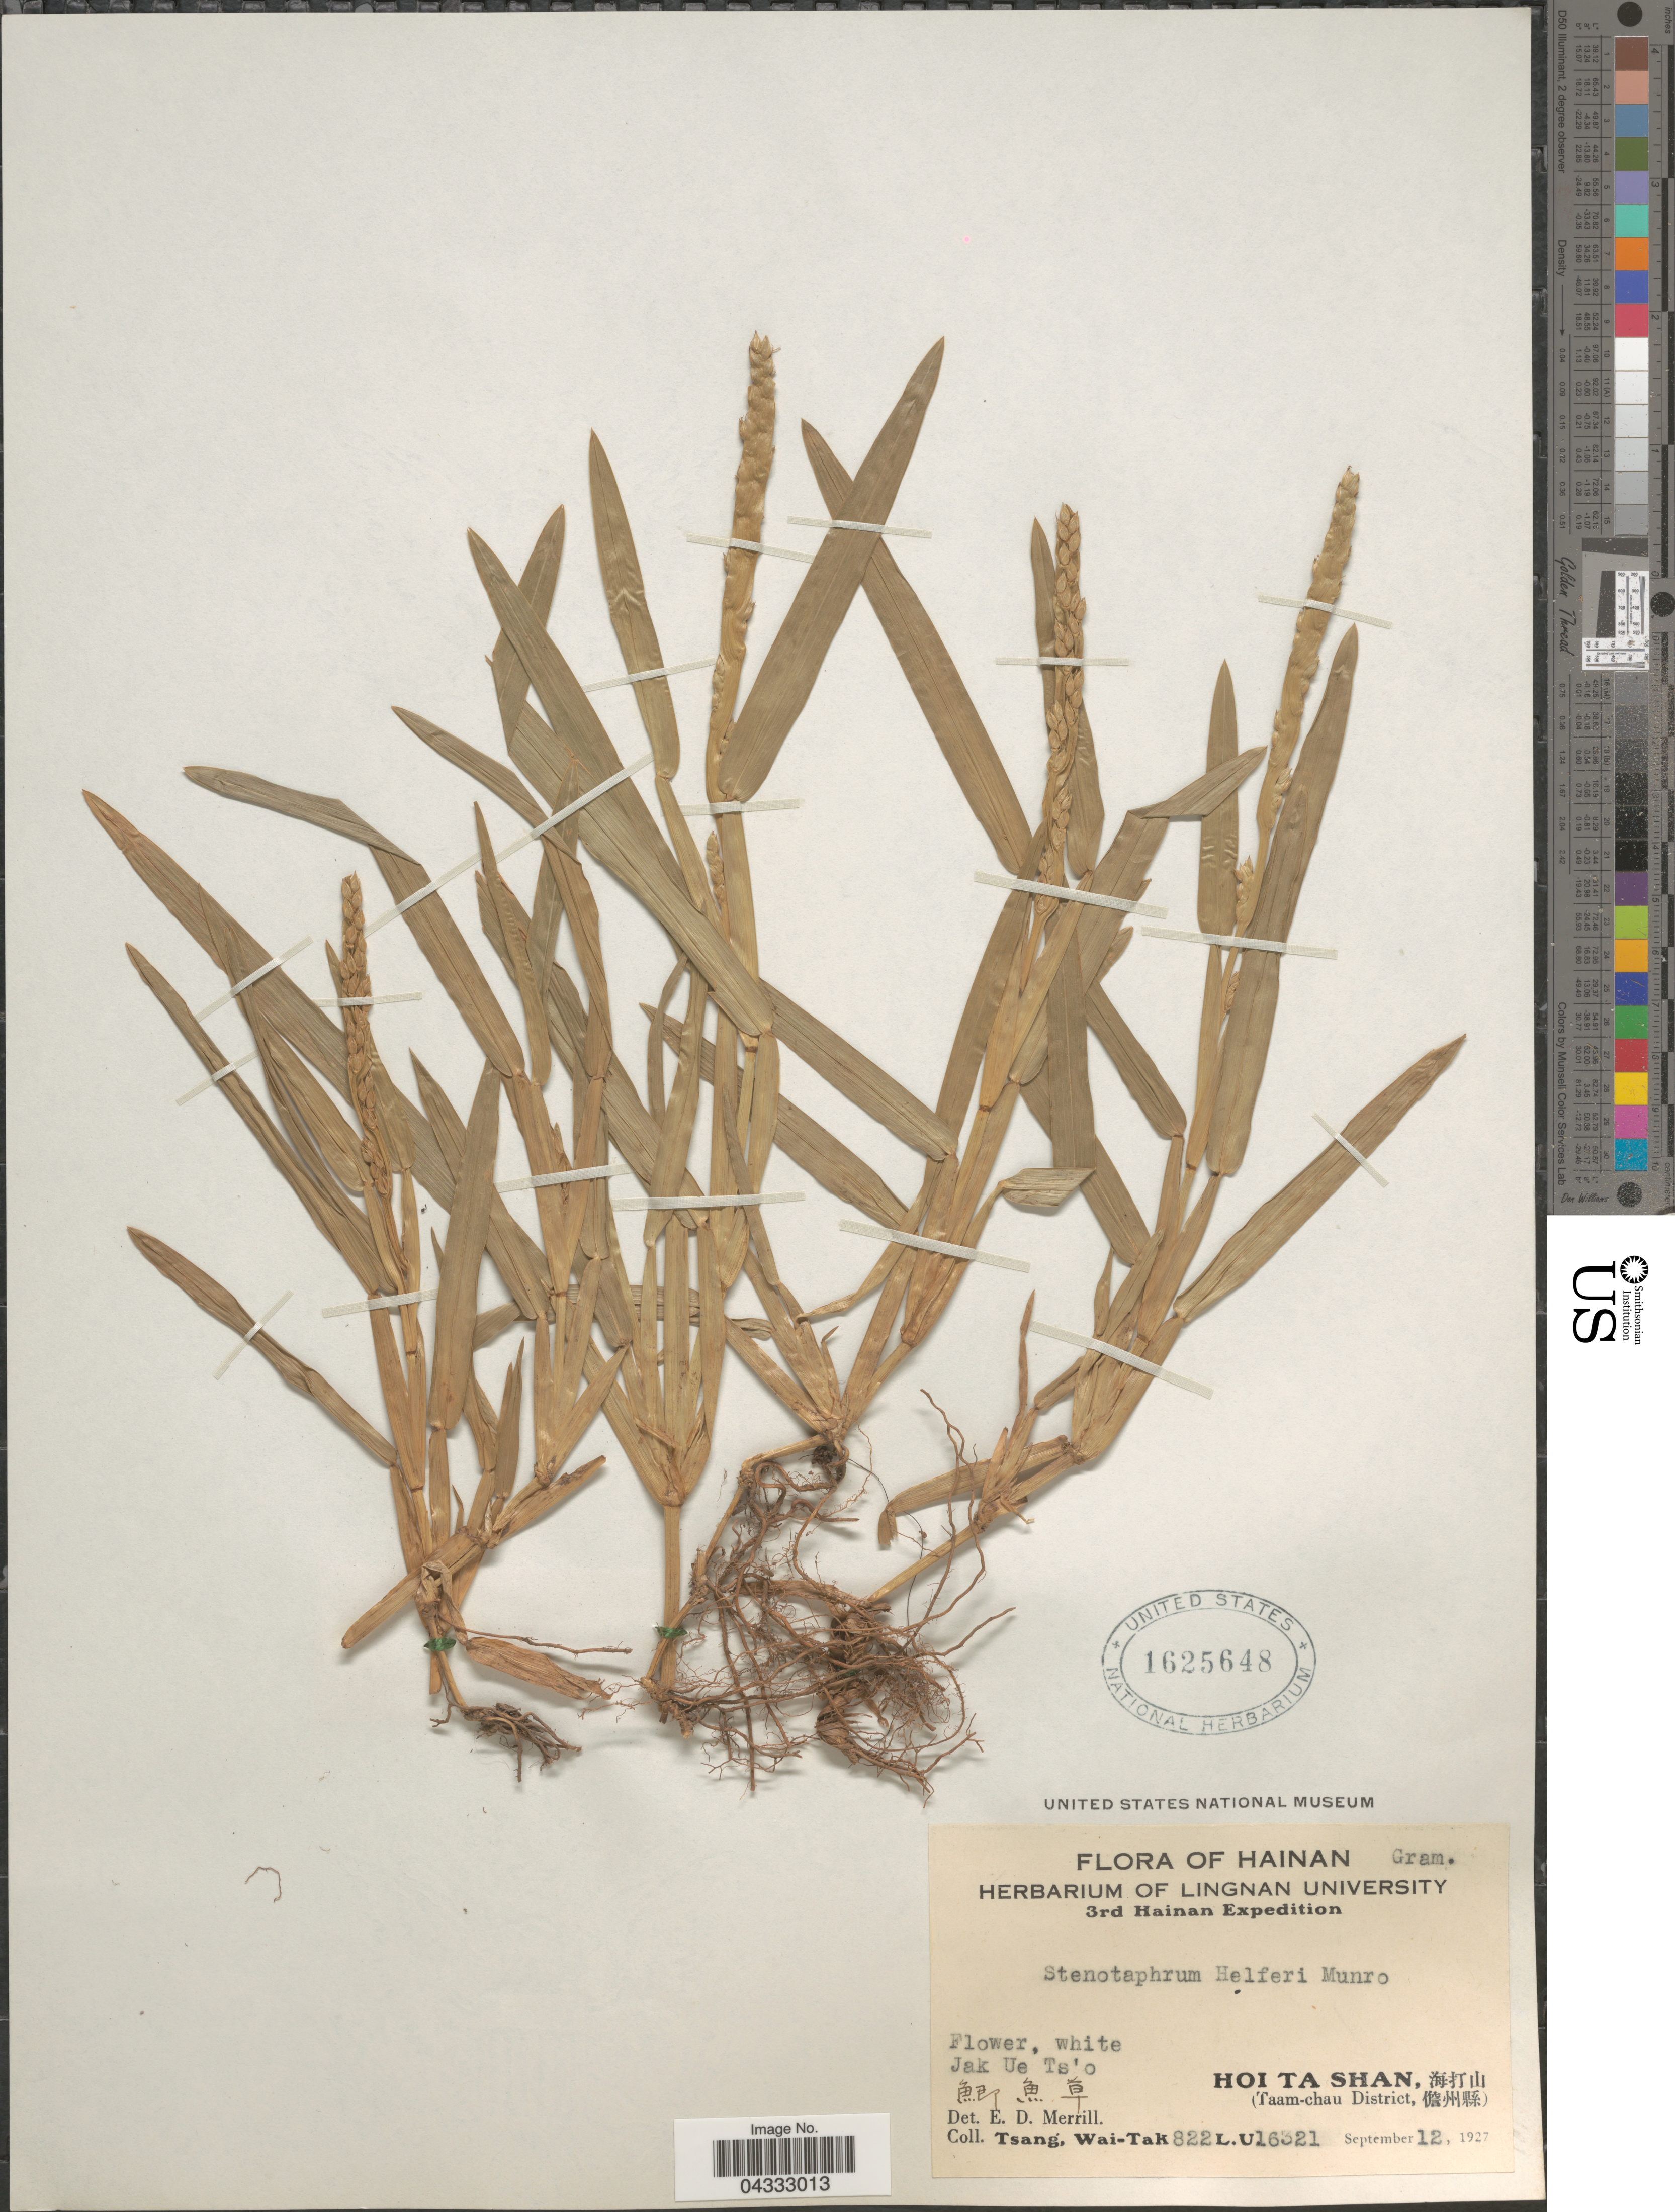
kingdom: Plantae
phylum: Tracheophyta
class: Liliopsida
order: Poales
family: Poaceae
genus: Stenotaphrum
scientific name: Stenotaphrum helferi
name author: Munro ex Hook. f.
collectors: W. T. Tsang & L. Tsang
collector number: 822/16321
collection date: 1927-09-12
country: China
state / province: Hainan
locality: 3rd Hainan Expedition. Jak Ue Ts'o. X. Hoi Ta Shan, X. (Taam-chau District, X).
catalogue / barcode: US 1625648